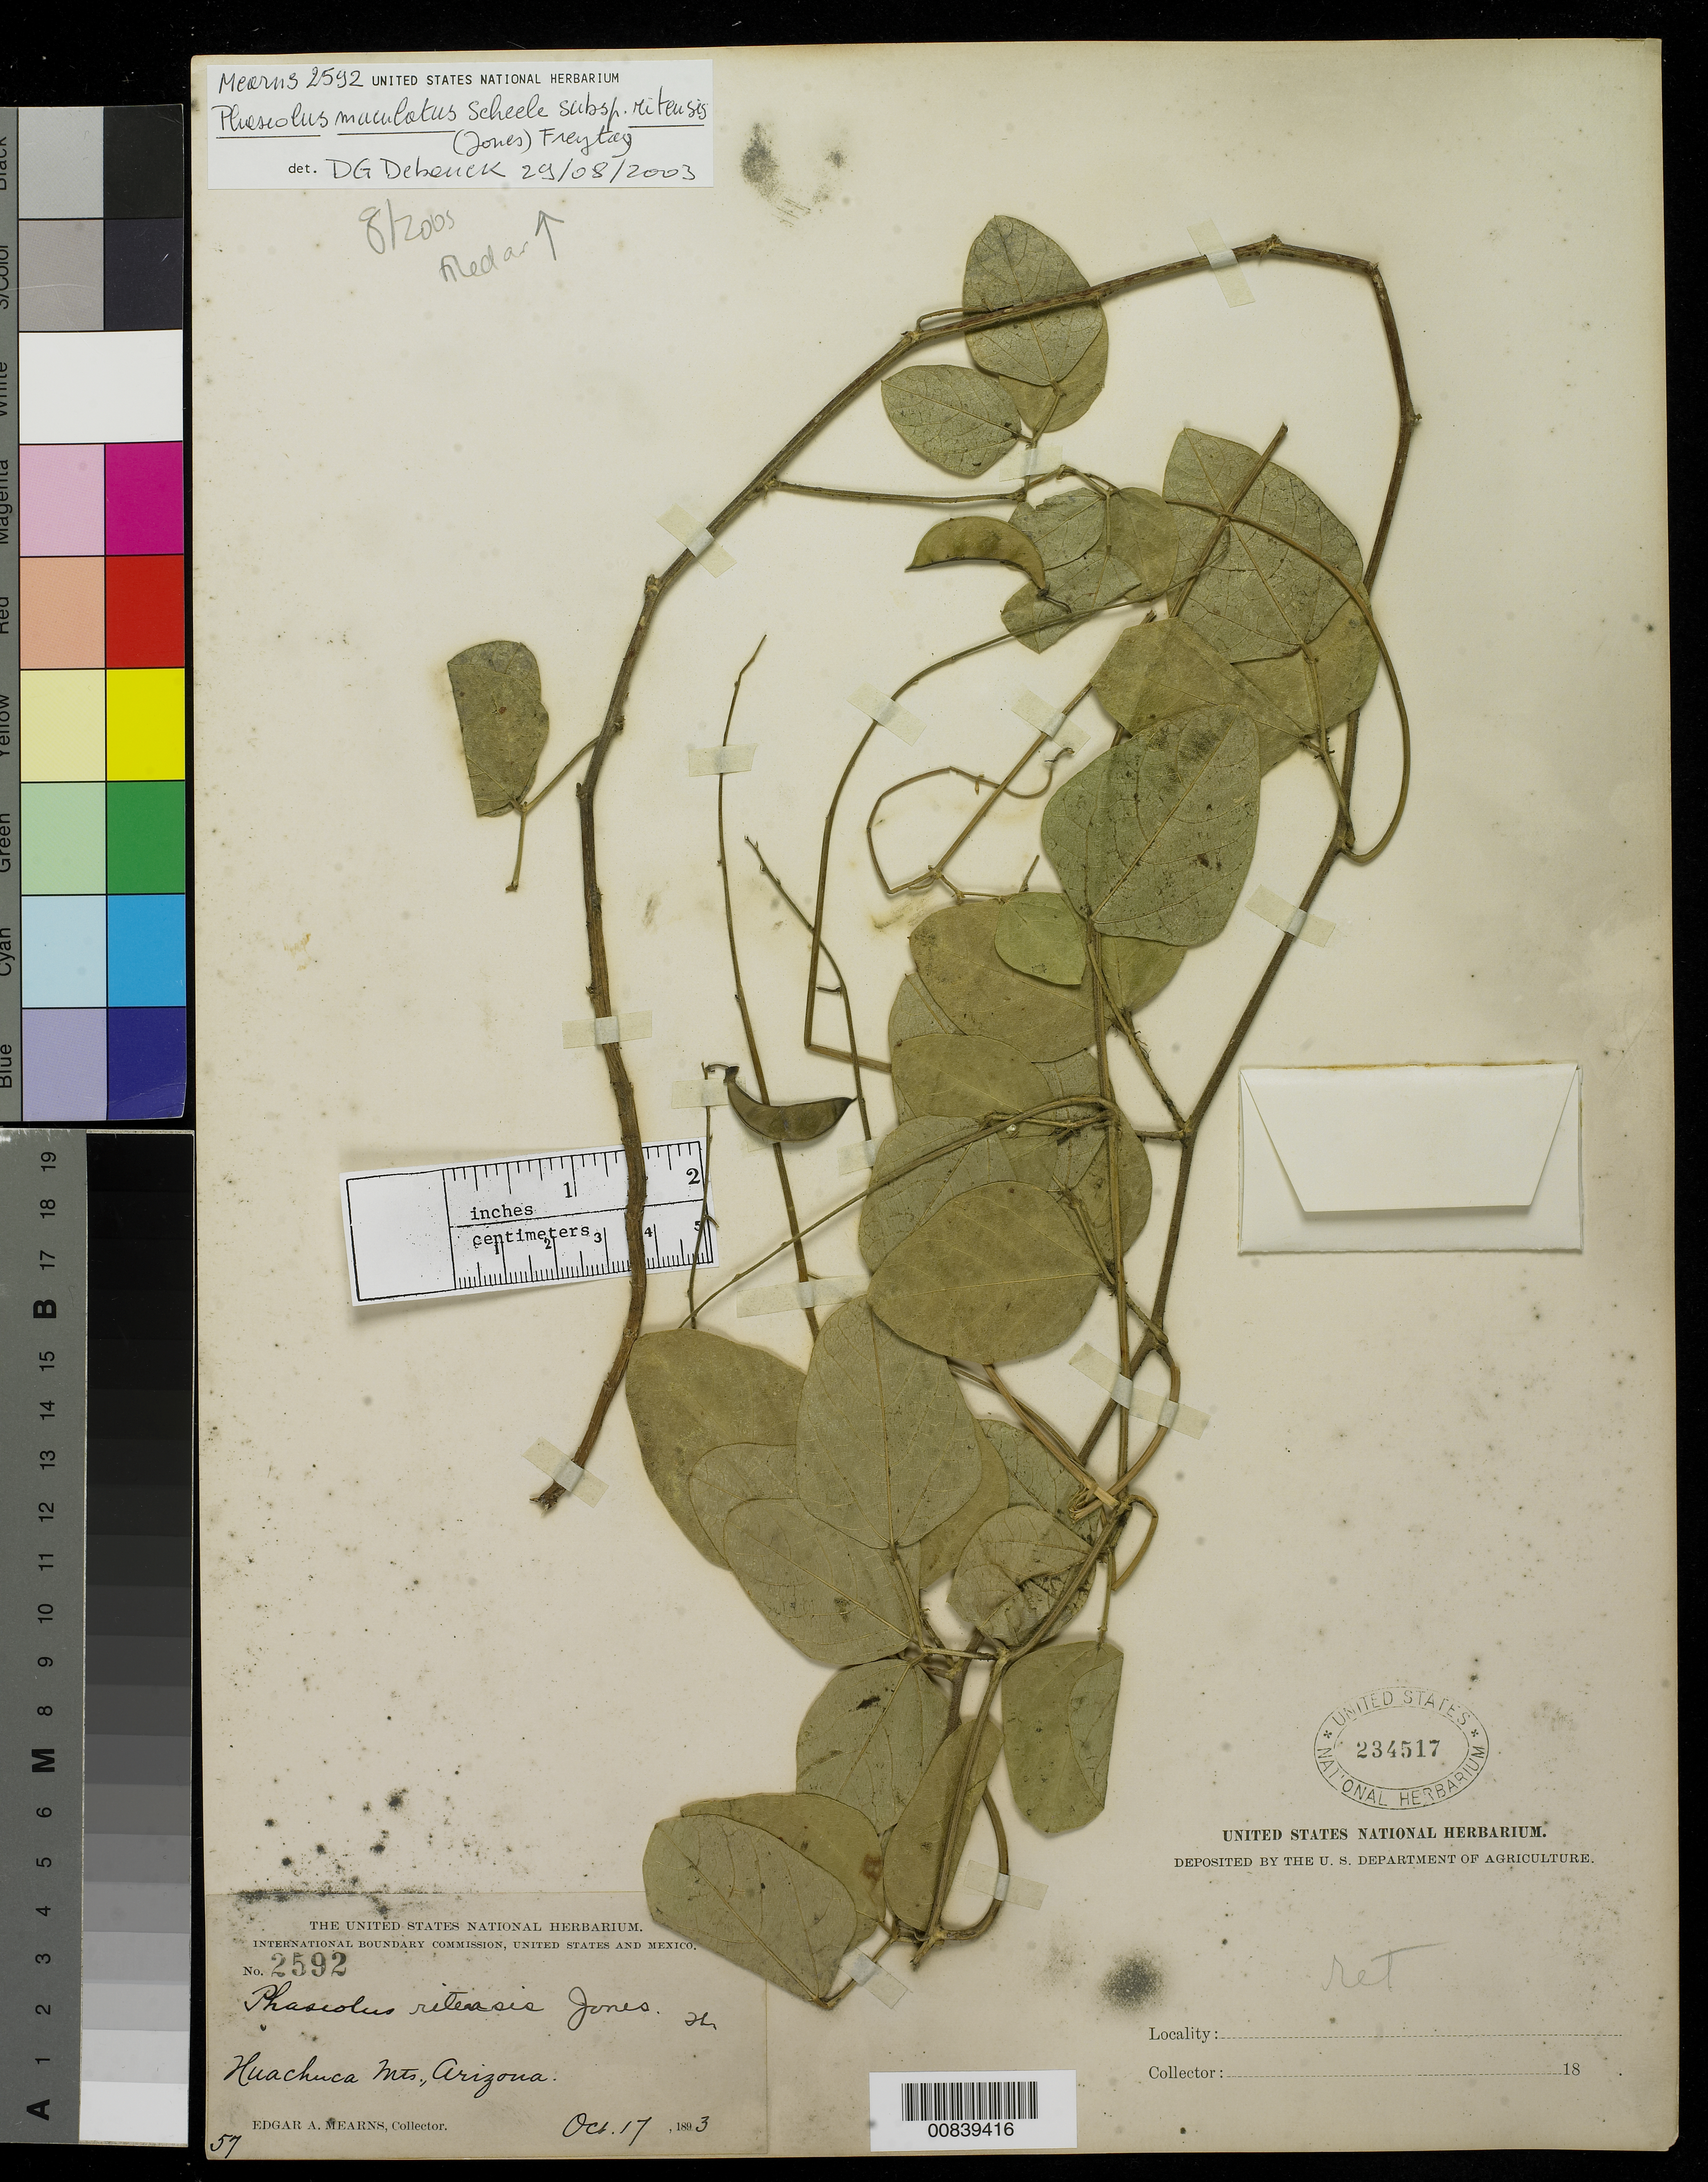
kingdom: Plantae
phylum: Tracheophyta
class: Magnoliopsida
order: Fabales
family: Fabaceae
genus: Phaseolus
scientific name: Phaseolus maculatus subsp. ritensis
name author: (M.E. Jones) Freytag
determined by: Debouck, D. G.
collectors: E. A. Mearns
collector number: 2592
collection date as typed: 17 Oct 1893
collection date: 1893-10-17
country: United States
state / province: Arizona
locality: Huachuca Mts.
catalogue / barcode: US 234517